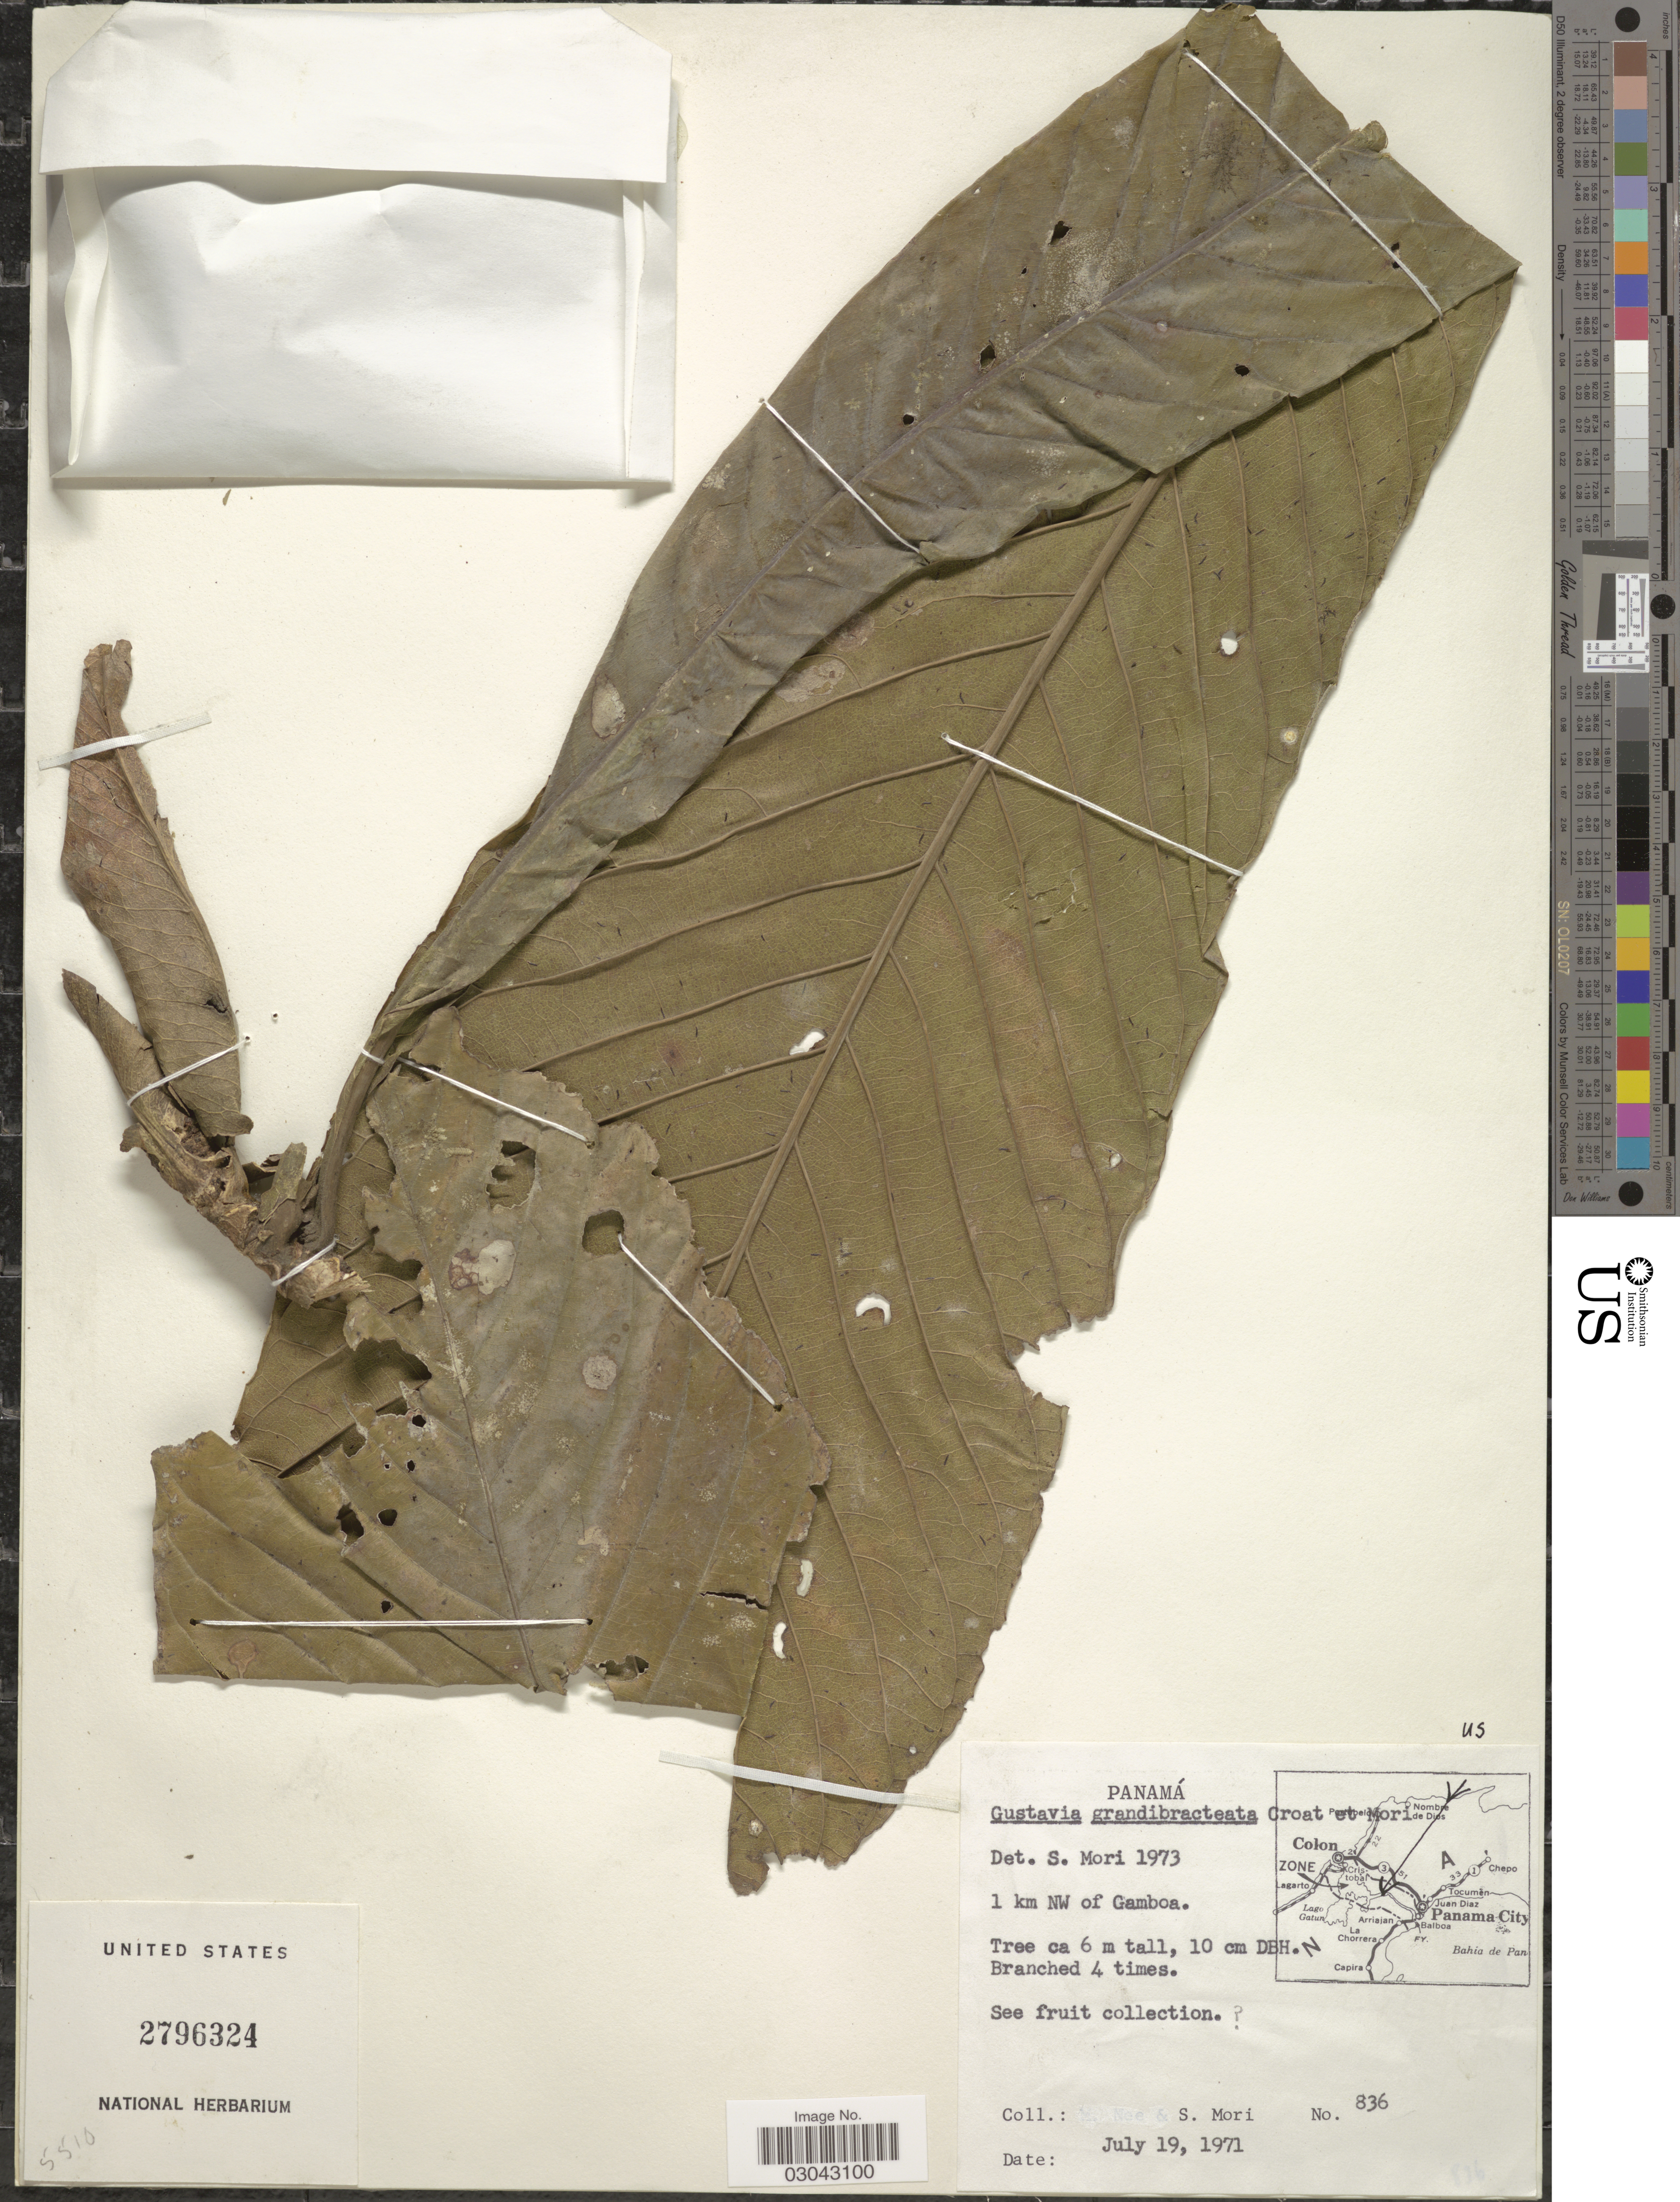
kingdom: Plantae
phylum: Tracheophyta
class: Magnoliopsida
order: Ericales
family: Lecythidaceae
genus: Gustavia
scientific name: Gustavia grandibracteata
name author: Croat & S.A. Mori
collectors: S. Mori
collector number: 836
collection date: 1971-07-19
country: Panama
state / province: Colón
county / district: Canal Zone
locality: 1 km NW of Gamboa.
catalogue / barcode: US 2796324